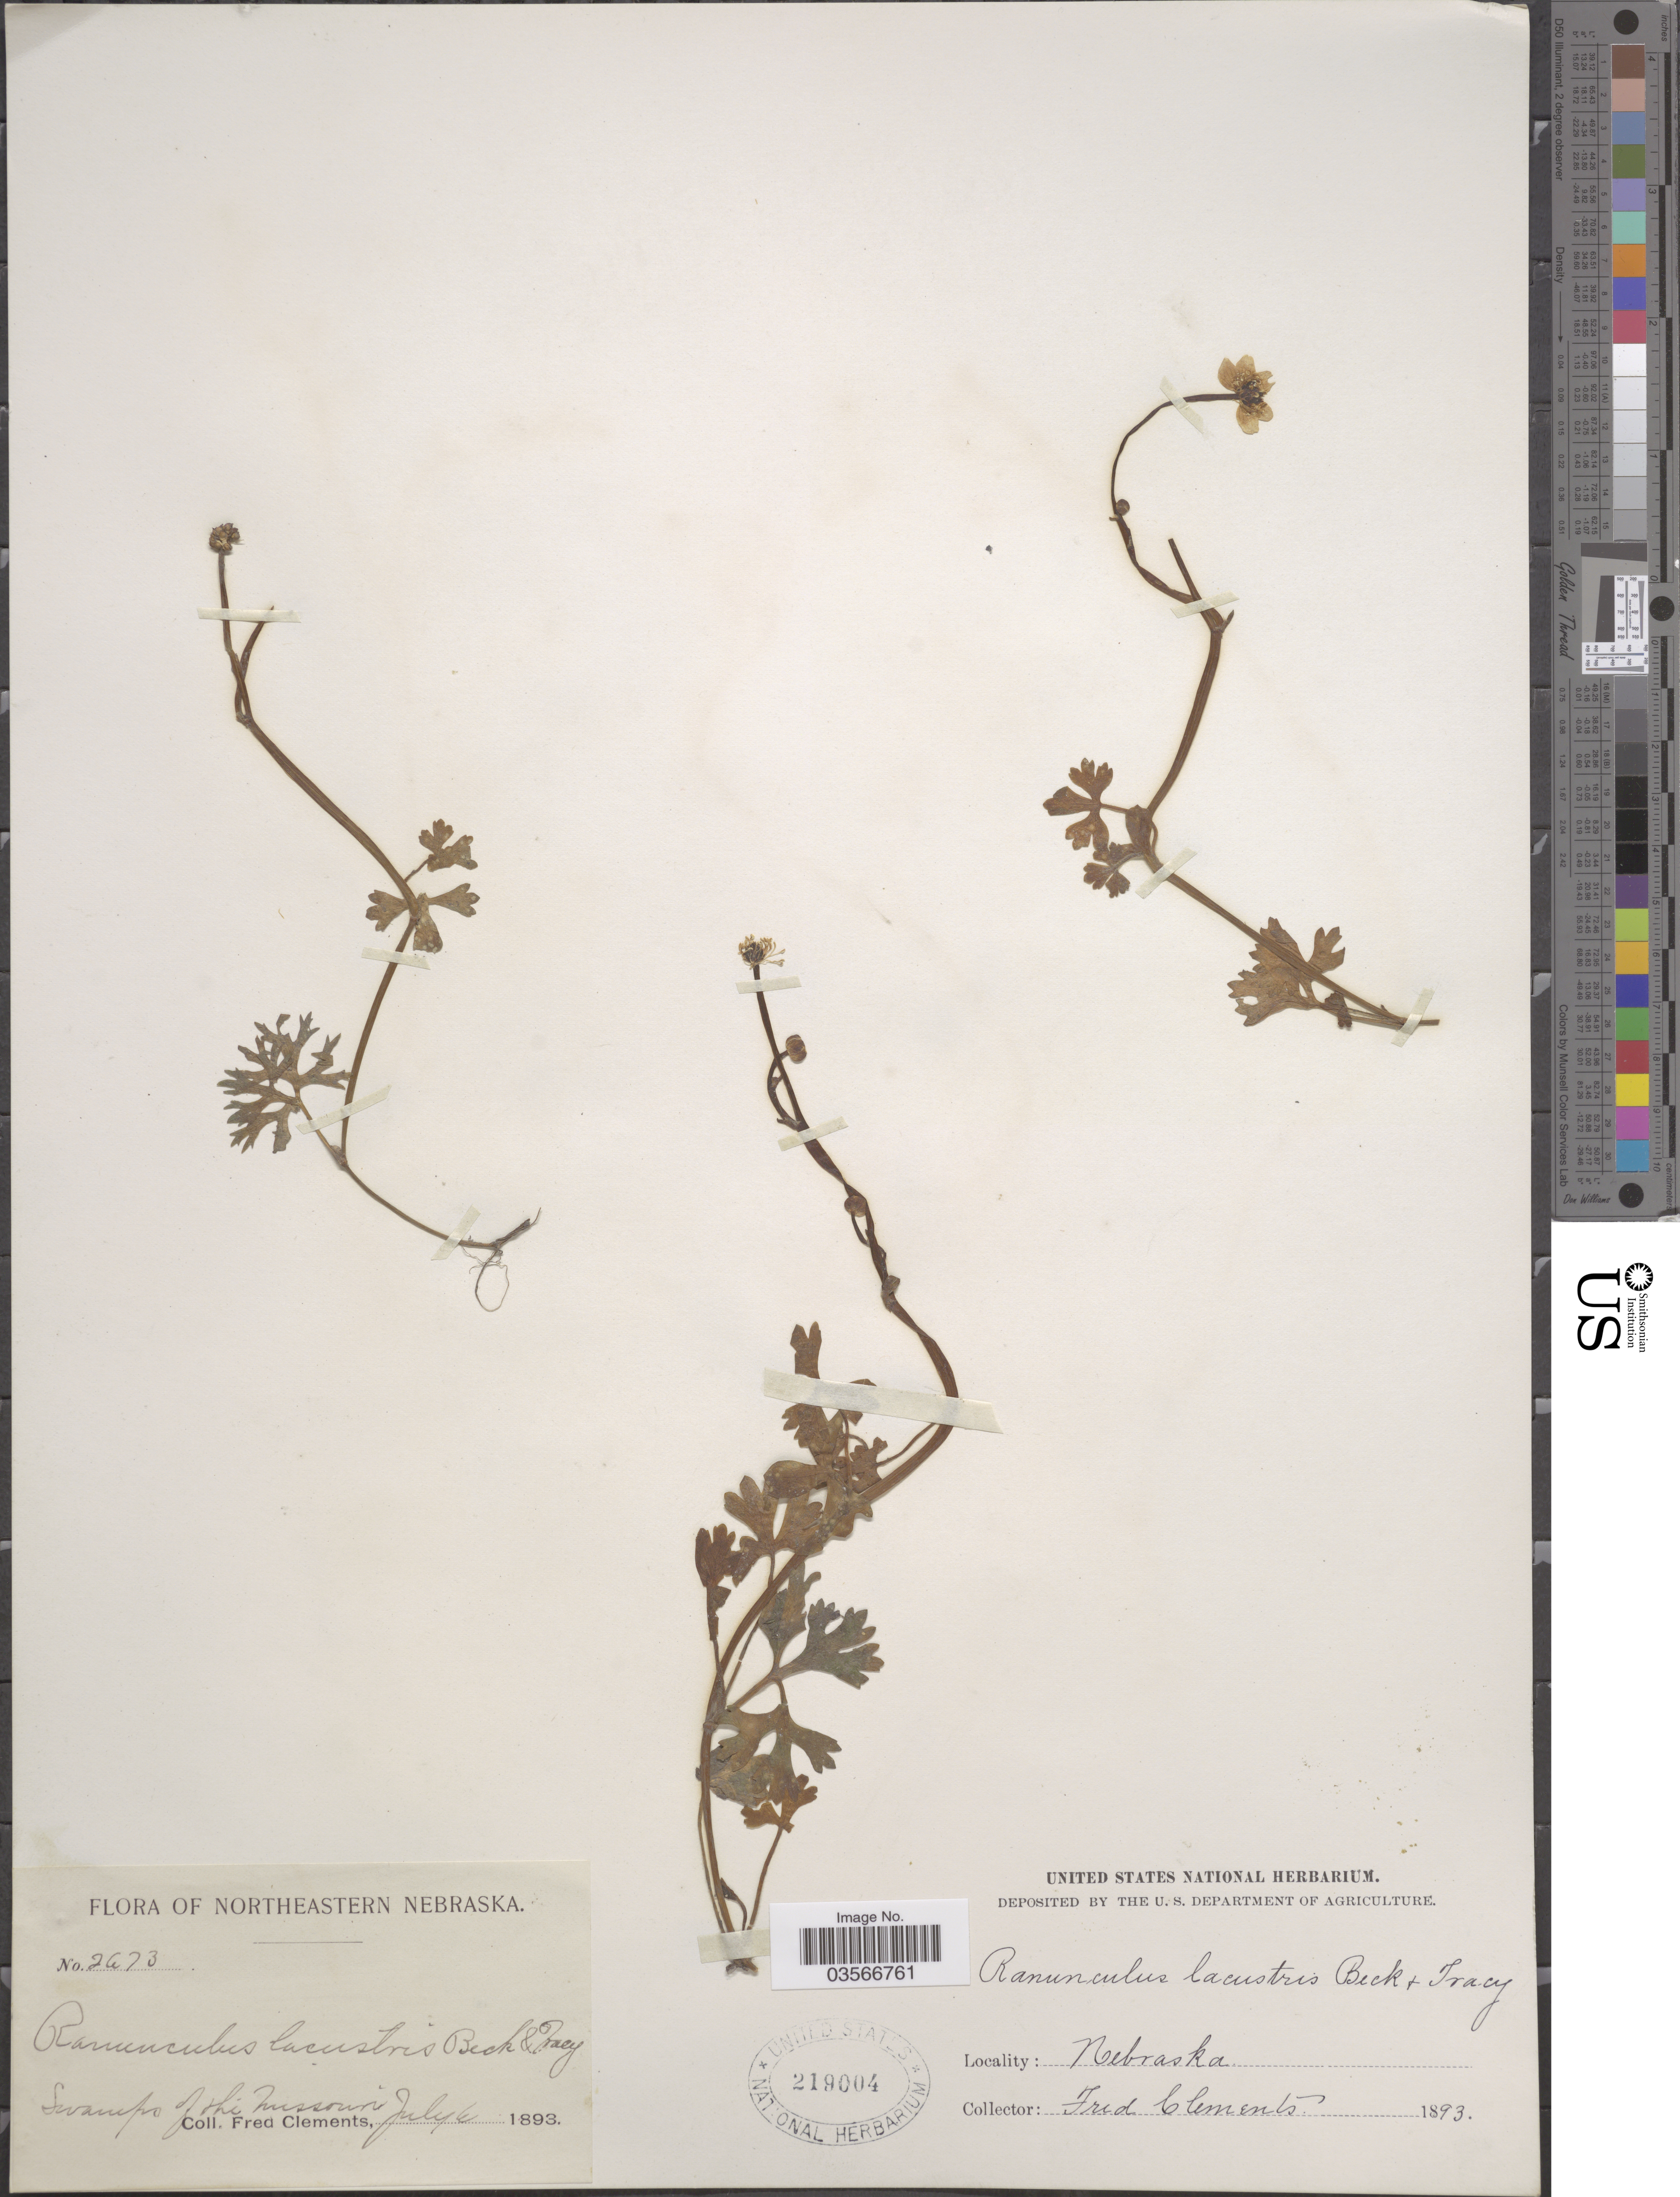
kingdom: Plantae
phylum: Tracheophyta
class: Magnoliopsida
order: Ranunculales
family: Ranunculaceae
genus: Ranunculus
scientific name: Ranunculus gmelinii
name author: DC.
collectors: F. Clements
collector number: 2673*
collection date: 1893-07-06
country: United States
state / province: Nebraska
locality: Northeastern Nebraska. Swamps of the Missouri.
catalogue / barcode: US 219004